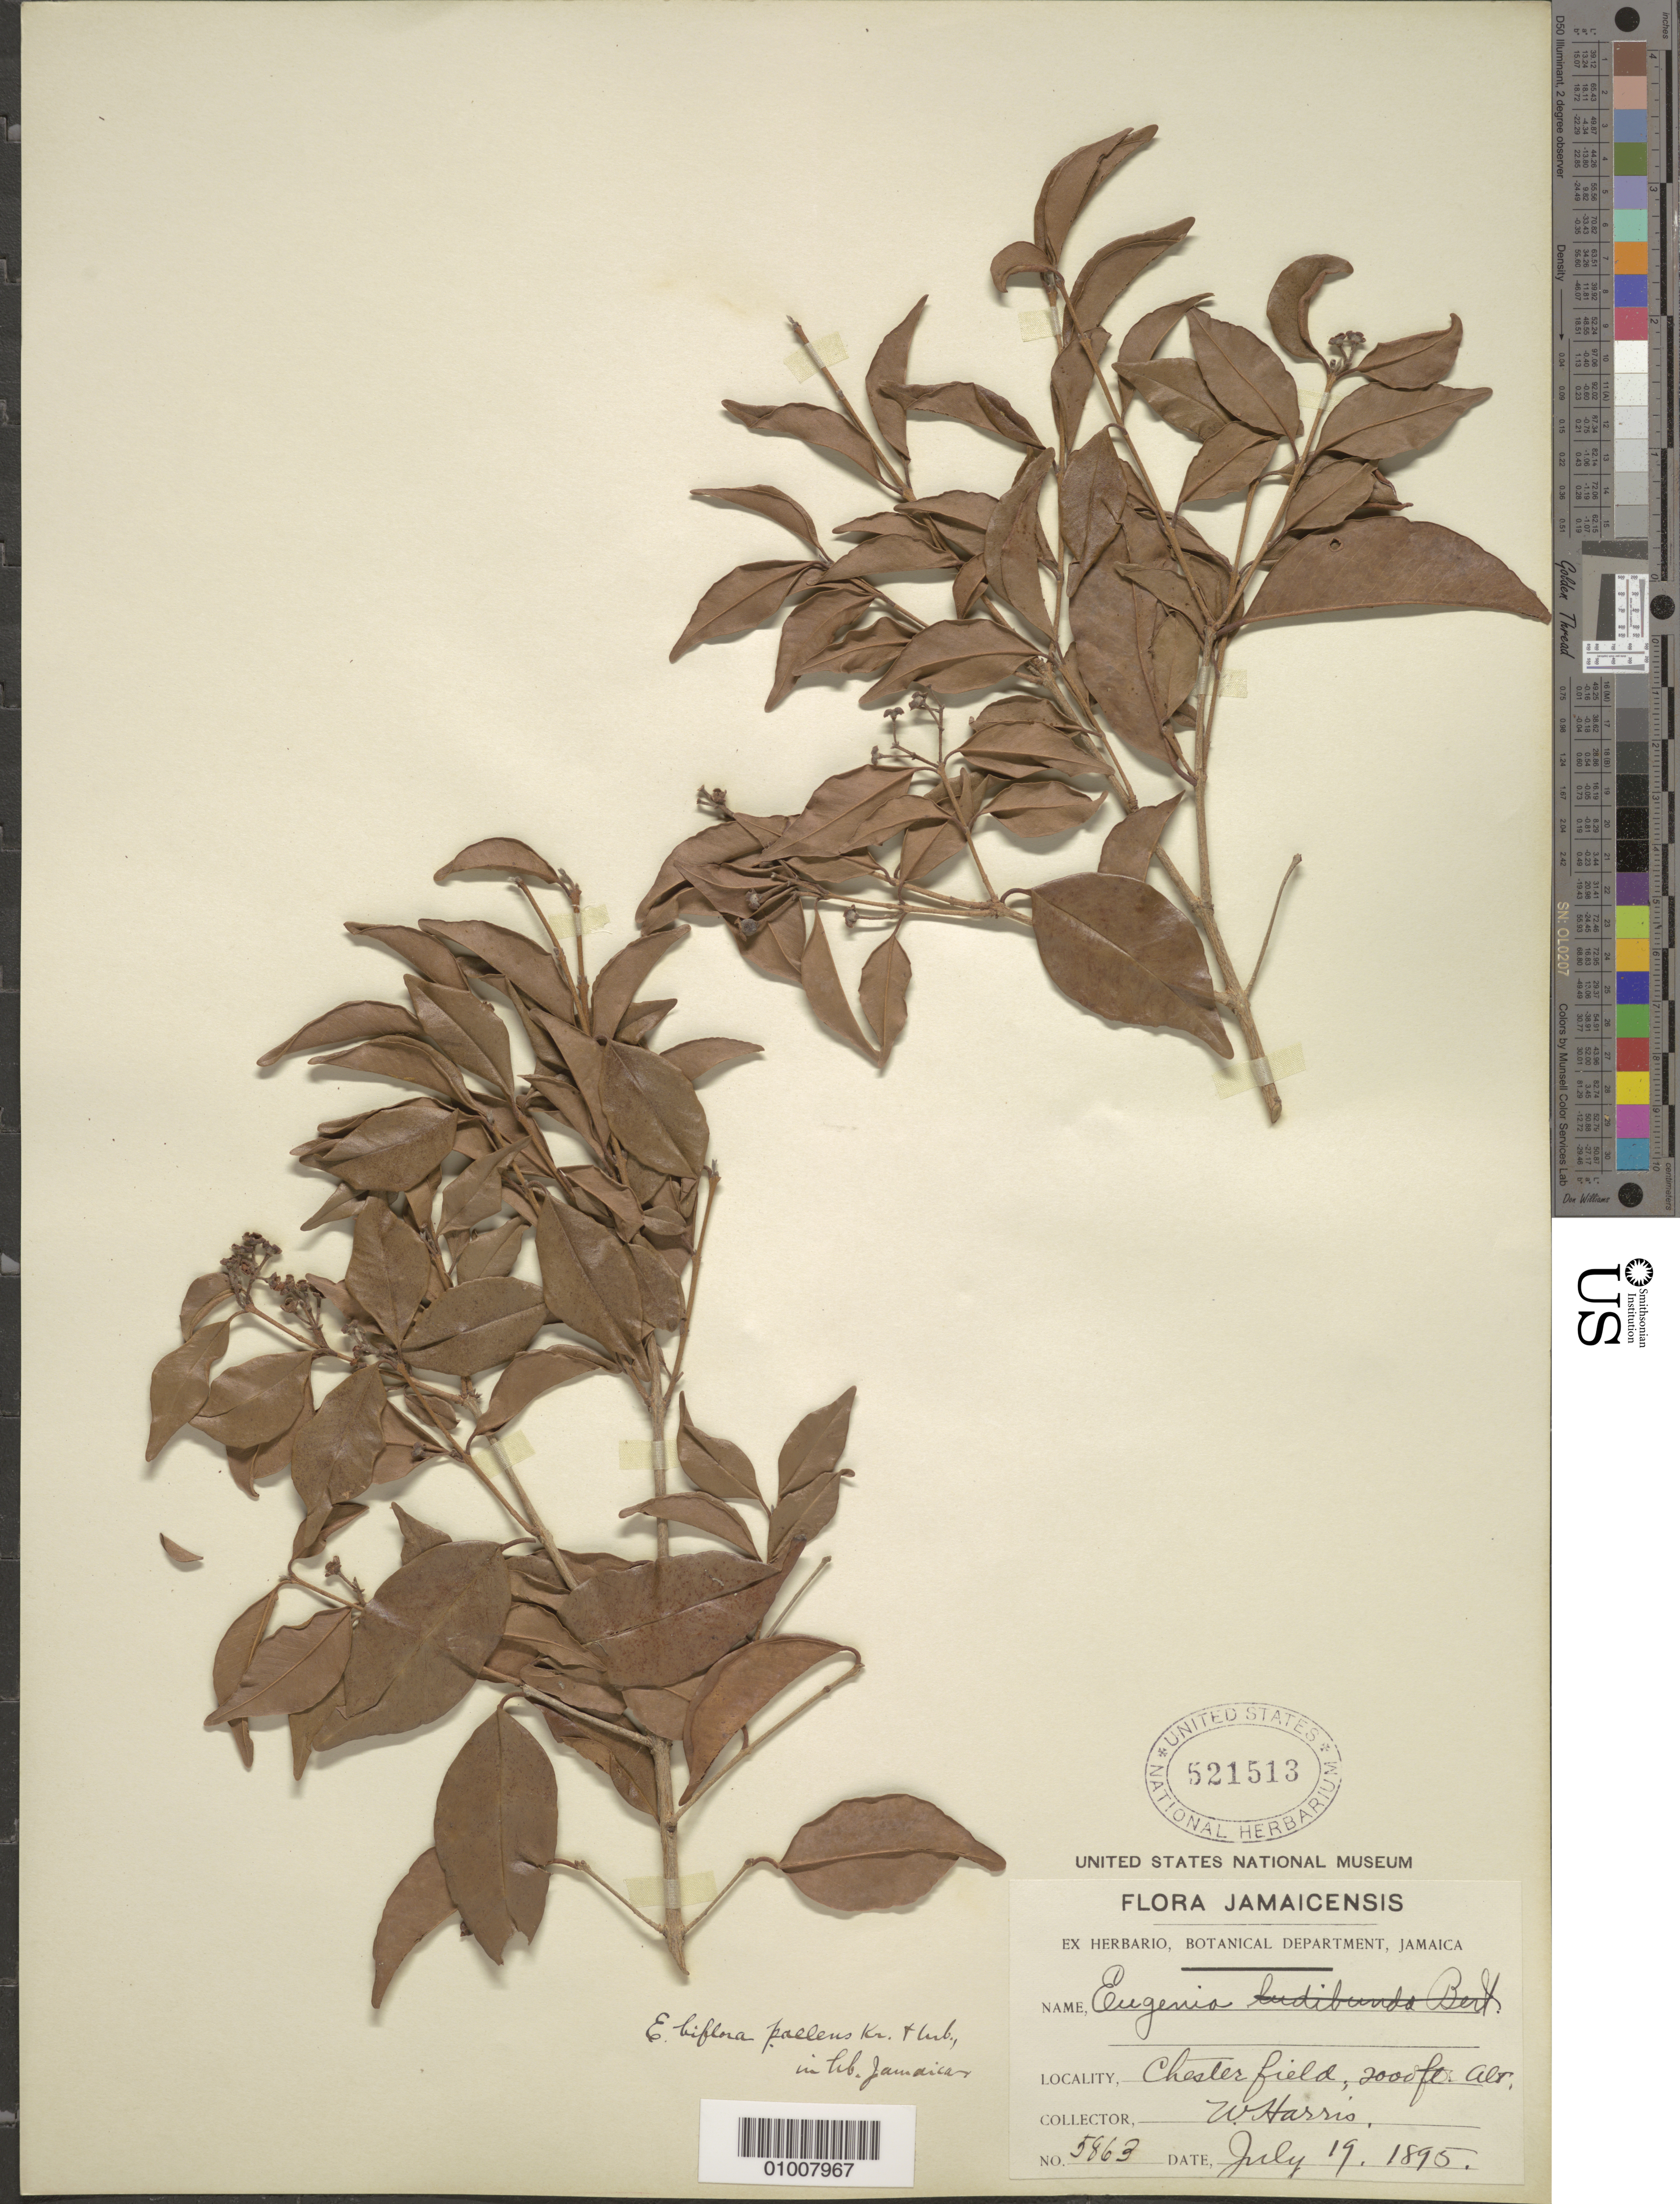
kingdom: Plantae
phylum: Tracheophyta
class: Magnoliopsida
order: Myrtales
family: Myrtaceae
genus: Eugenia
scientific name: Eugenia biflora var. pallens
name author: Krug & Urb.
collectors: W. Harris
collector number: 5863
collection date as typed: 19 Jul 1895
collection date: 1895-07-19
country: Jamaica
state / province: Saint Ann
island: Jamaica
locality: Chesterfield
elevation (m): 610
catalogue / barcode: US 521513